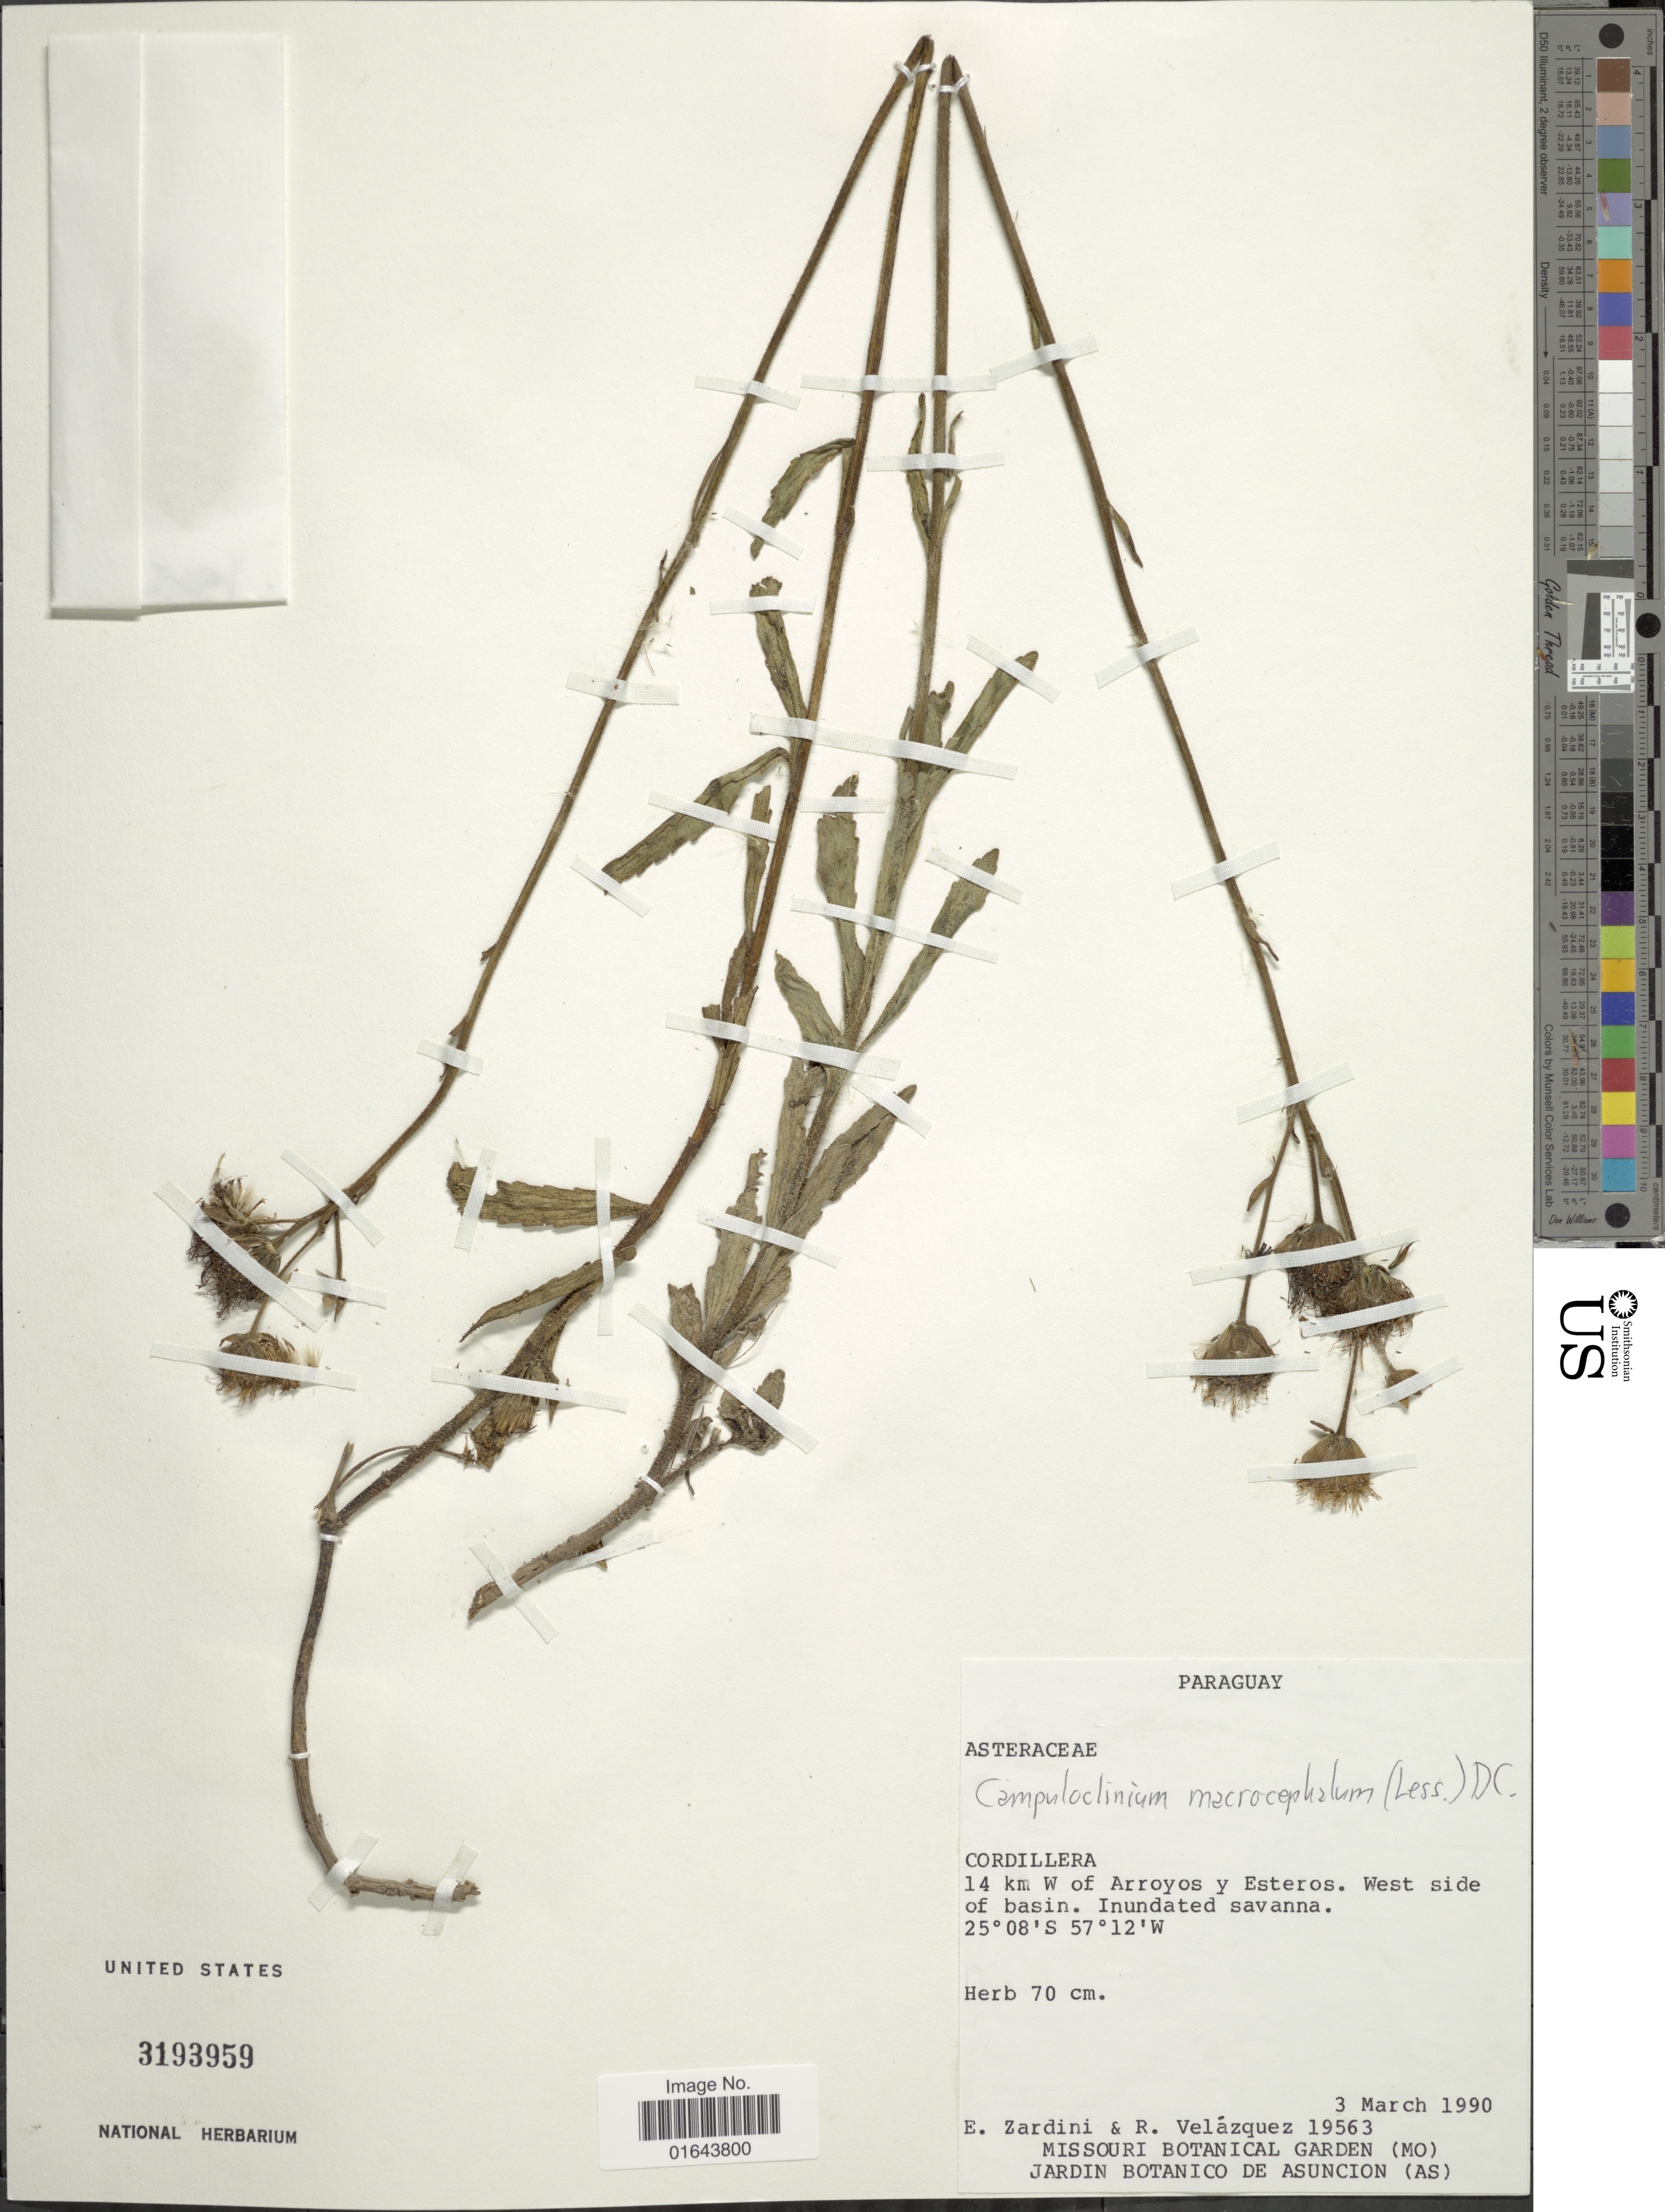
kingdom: Plantae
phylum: Tracheophyta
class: Magnoliopsida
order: Asterales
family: Asteraceae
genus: Campuloclinium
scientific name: Campuloclinium macrocephalum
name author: (Less.) DC.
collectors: E. M. Zardini & R. Velázquez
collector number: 19563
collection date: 1990-03-03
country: Paraguay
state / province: Cordillera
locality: Cordillera. 14 km W of Arroyos y Esteros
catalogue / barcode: US 3193959